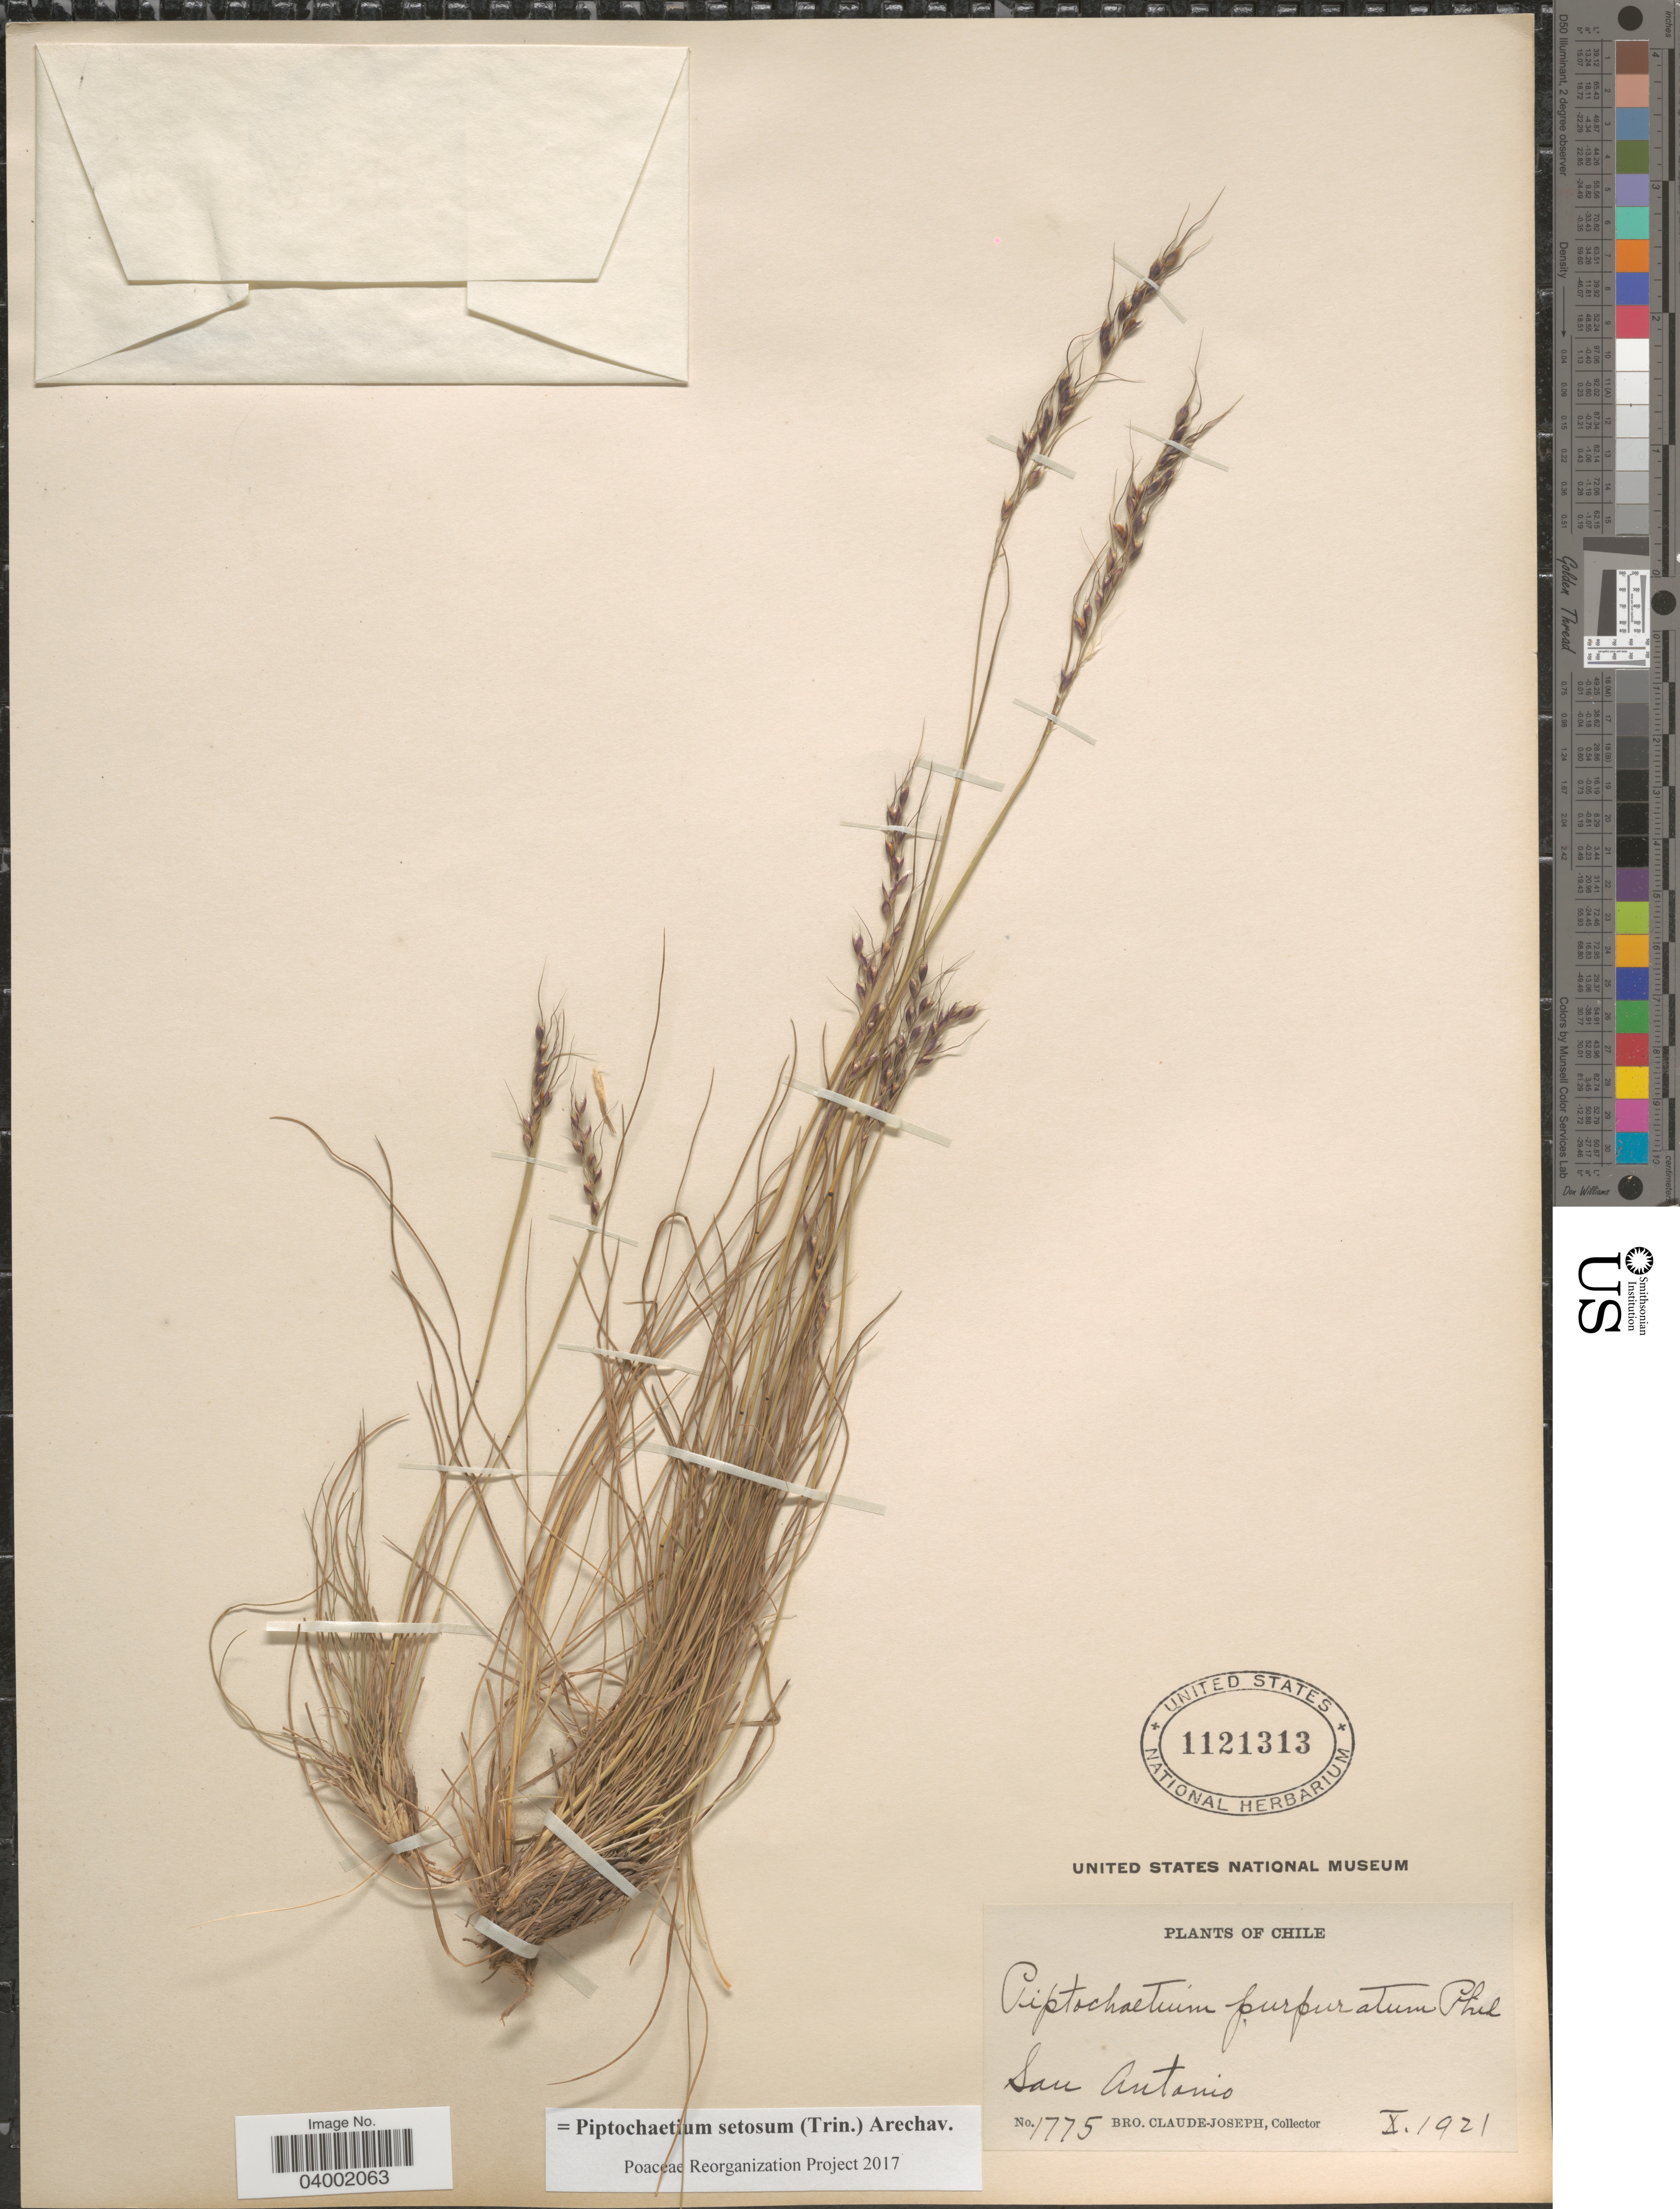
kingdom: Plantae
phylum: Tracheophyta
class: Liliopsida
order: Poales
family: Poaceae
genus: Piptochaetium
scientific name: Piptochaetium setosum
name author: (Trin.) Arechav.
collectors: Bro. Claude-Joseph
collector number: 1775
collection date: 1921-10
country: Chile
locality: San Antonio.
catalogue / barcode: US 1121313